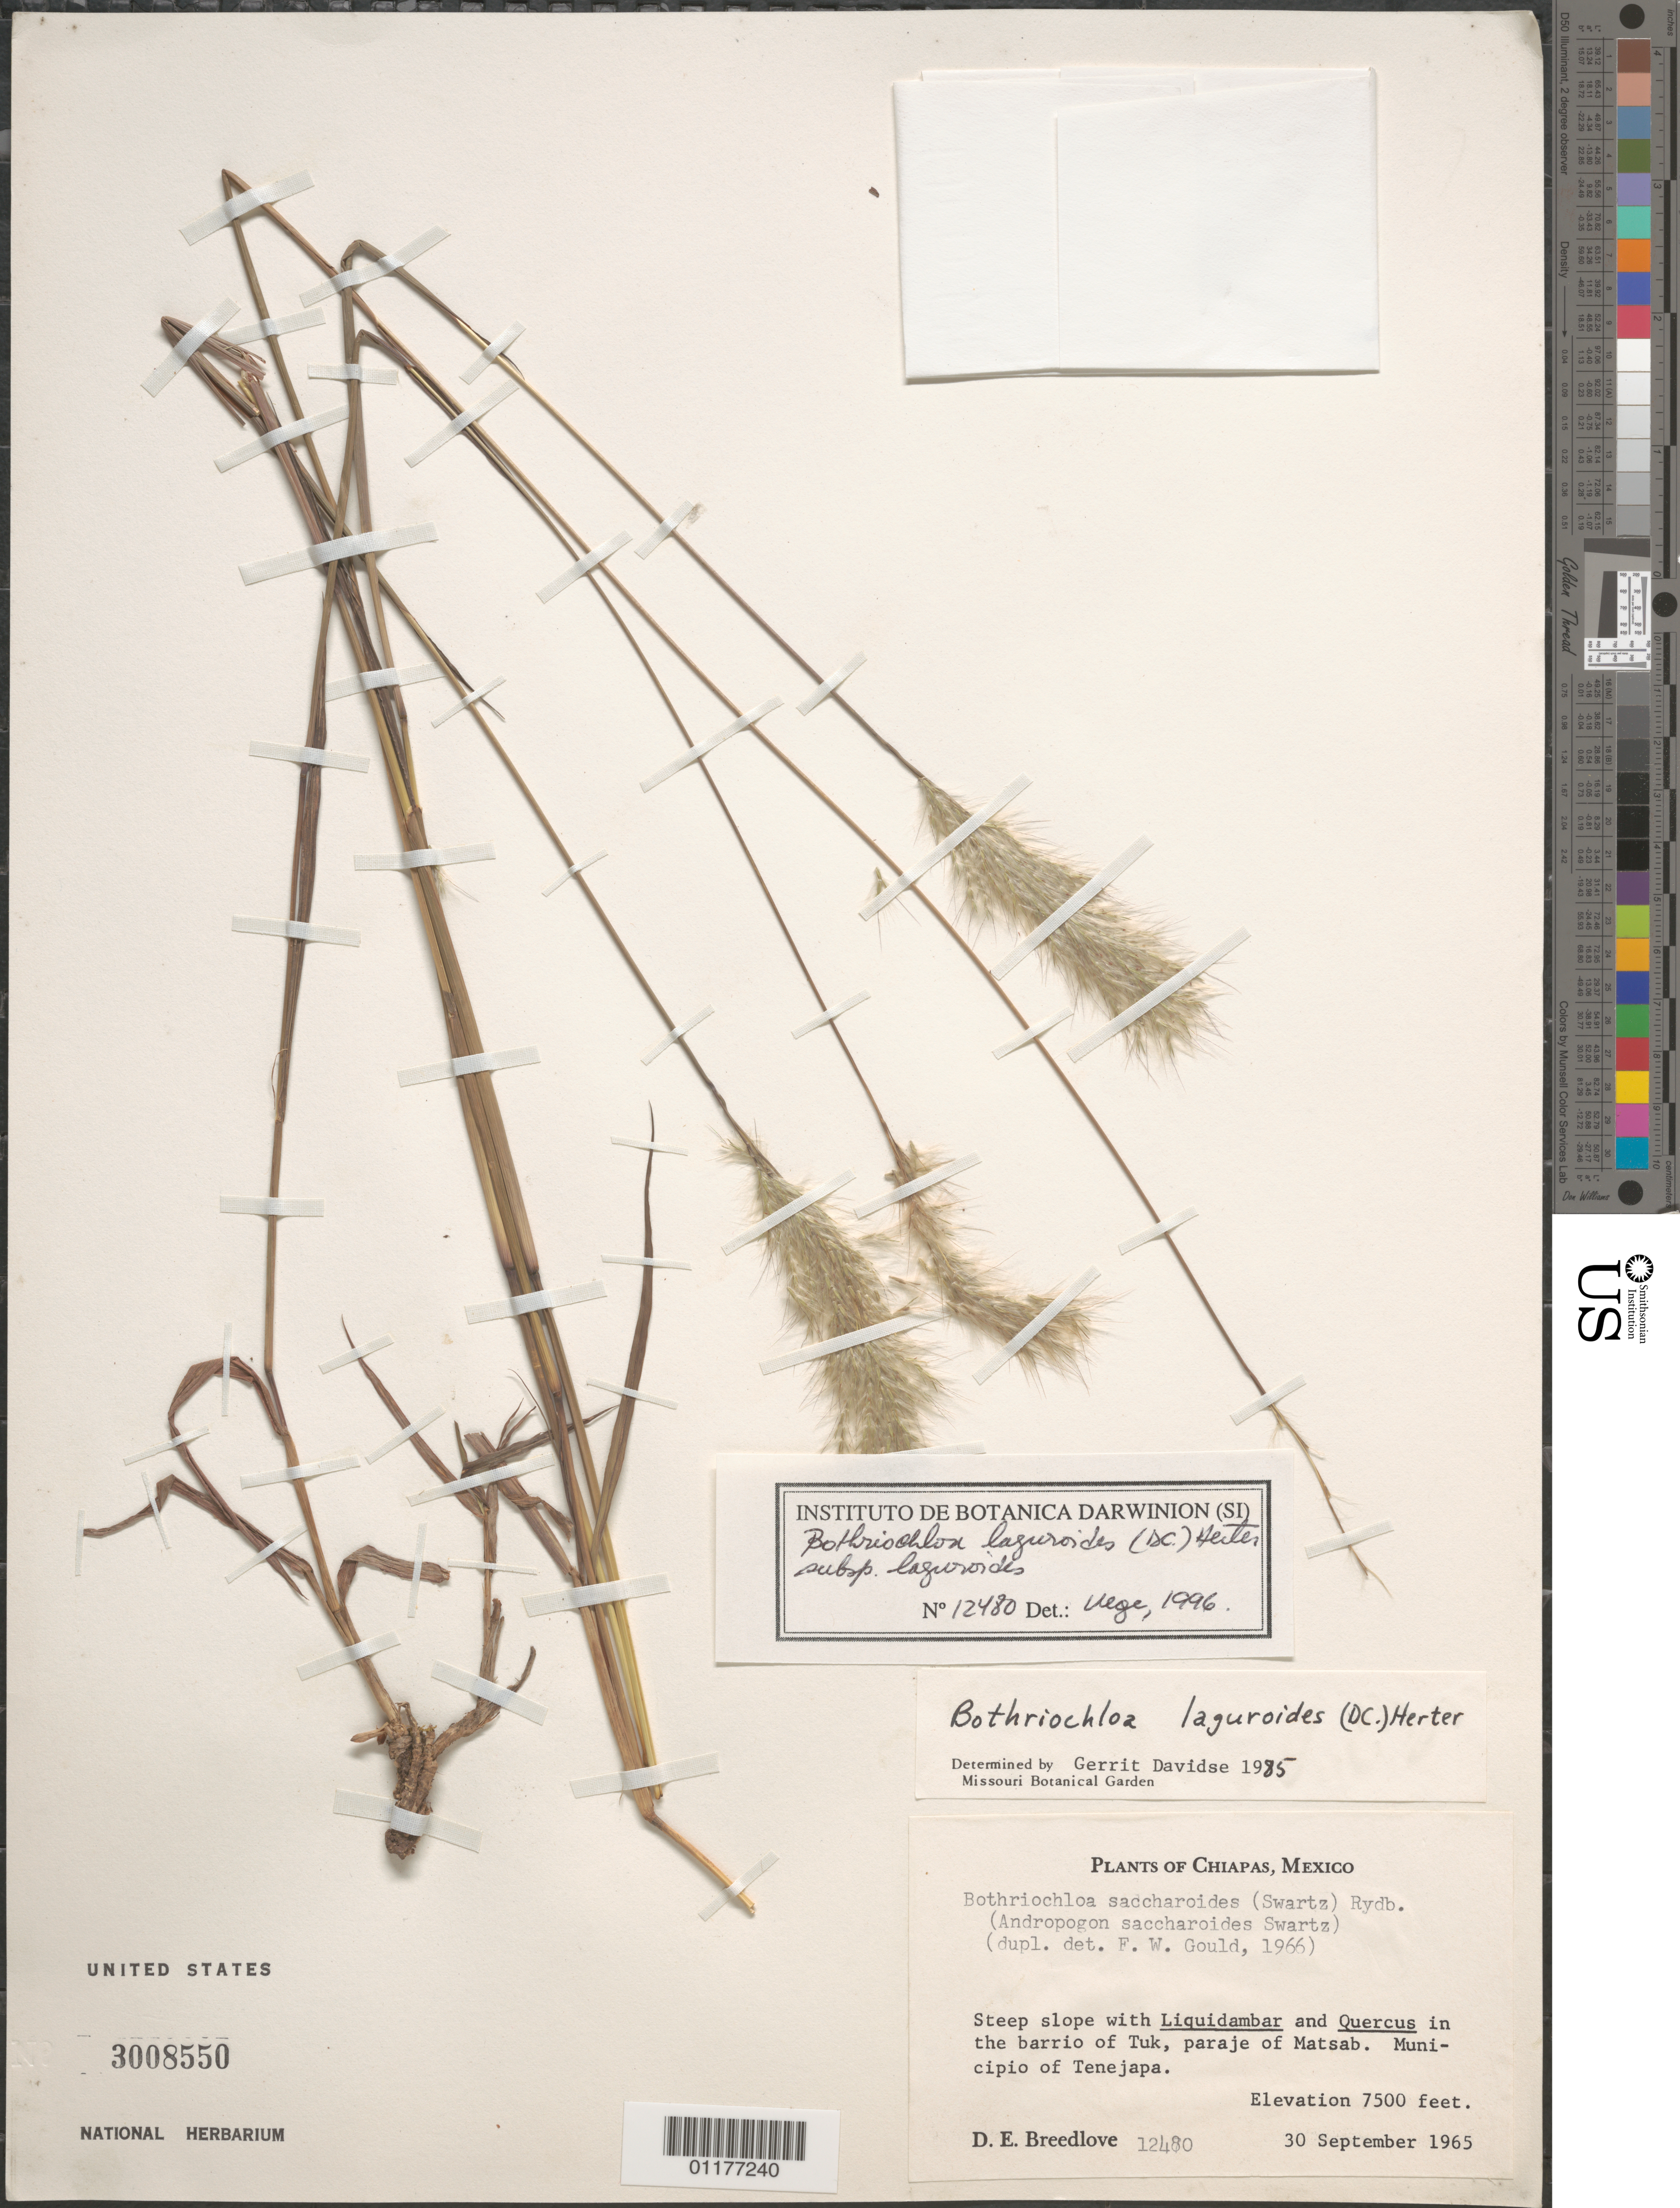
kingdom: Plantae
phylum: Tracheophyta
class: Liliopsida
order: Poales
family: Poaceae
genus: Bothriochloa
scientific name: Bothriochloa laguroides subsp. laguroides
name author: (DC.) Herter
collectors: D. E. Breedlove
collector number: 12480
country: Mexico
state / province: Chiapas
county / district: Tenejapa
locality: In the barrio of Tuk, paraje of Matsab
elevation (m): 2286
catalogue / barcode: US 3008550